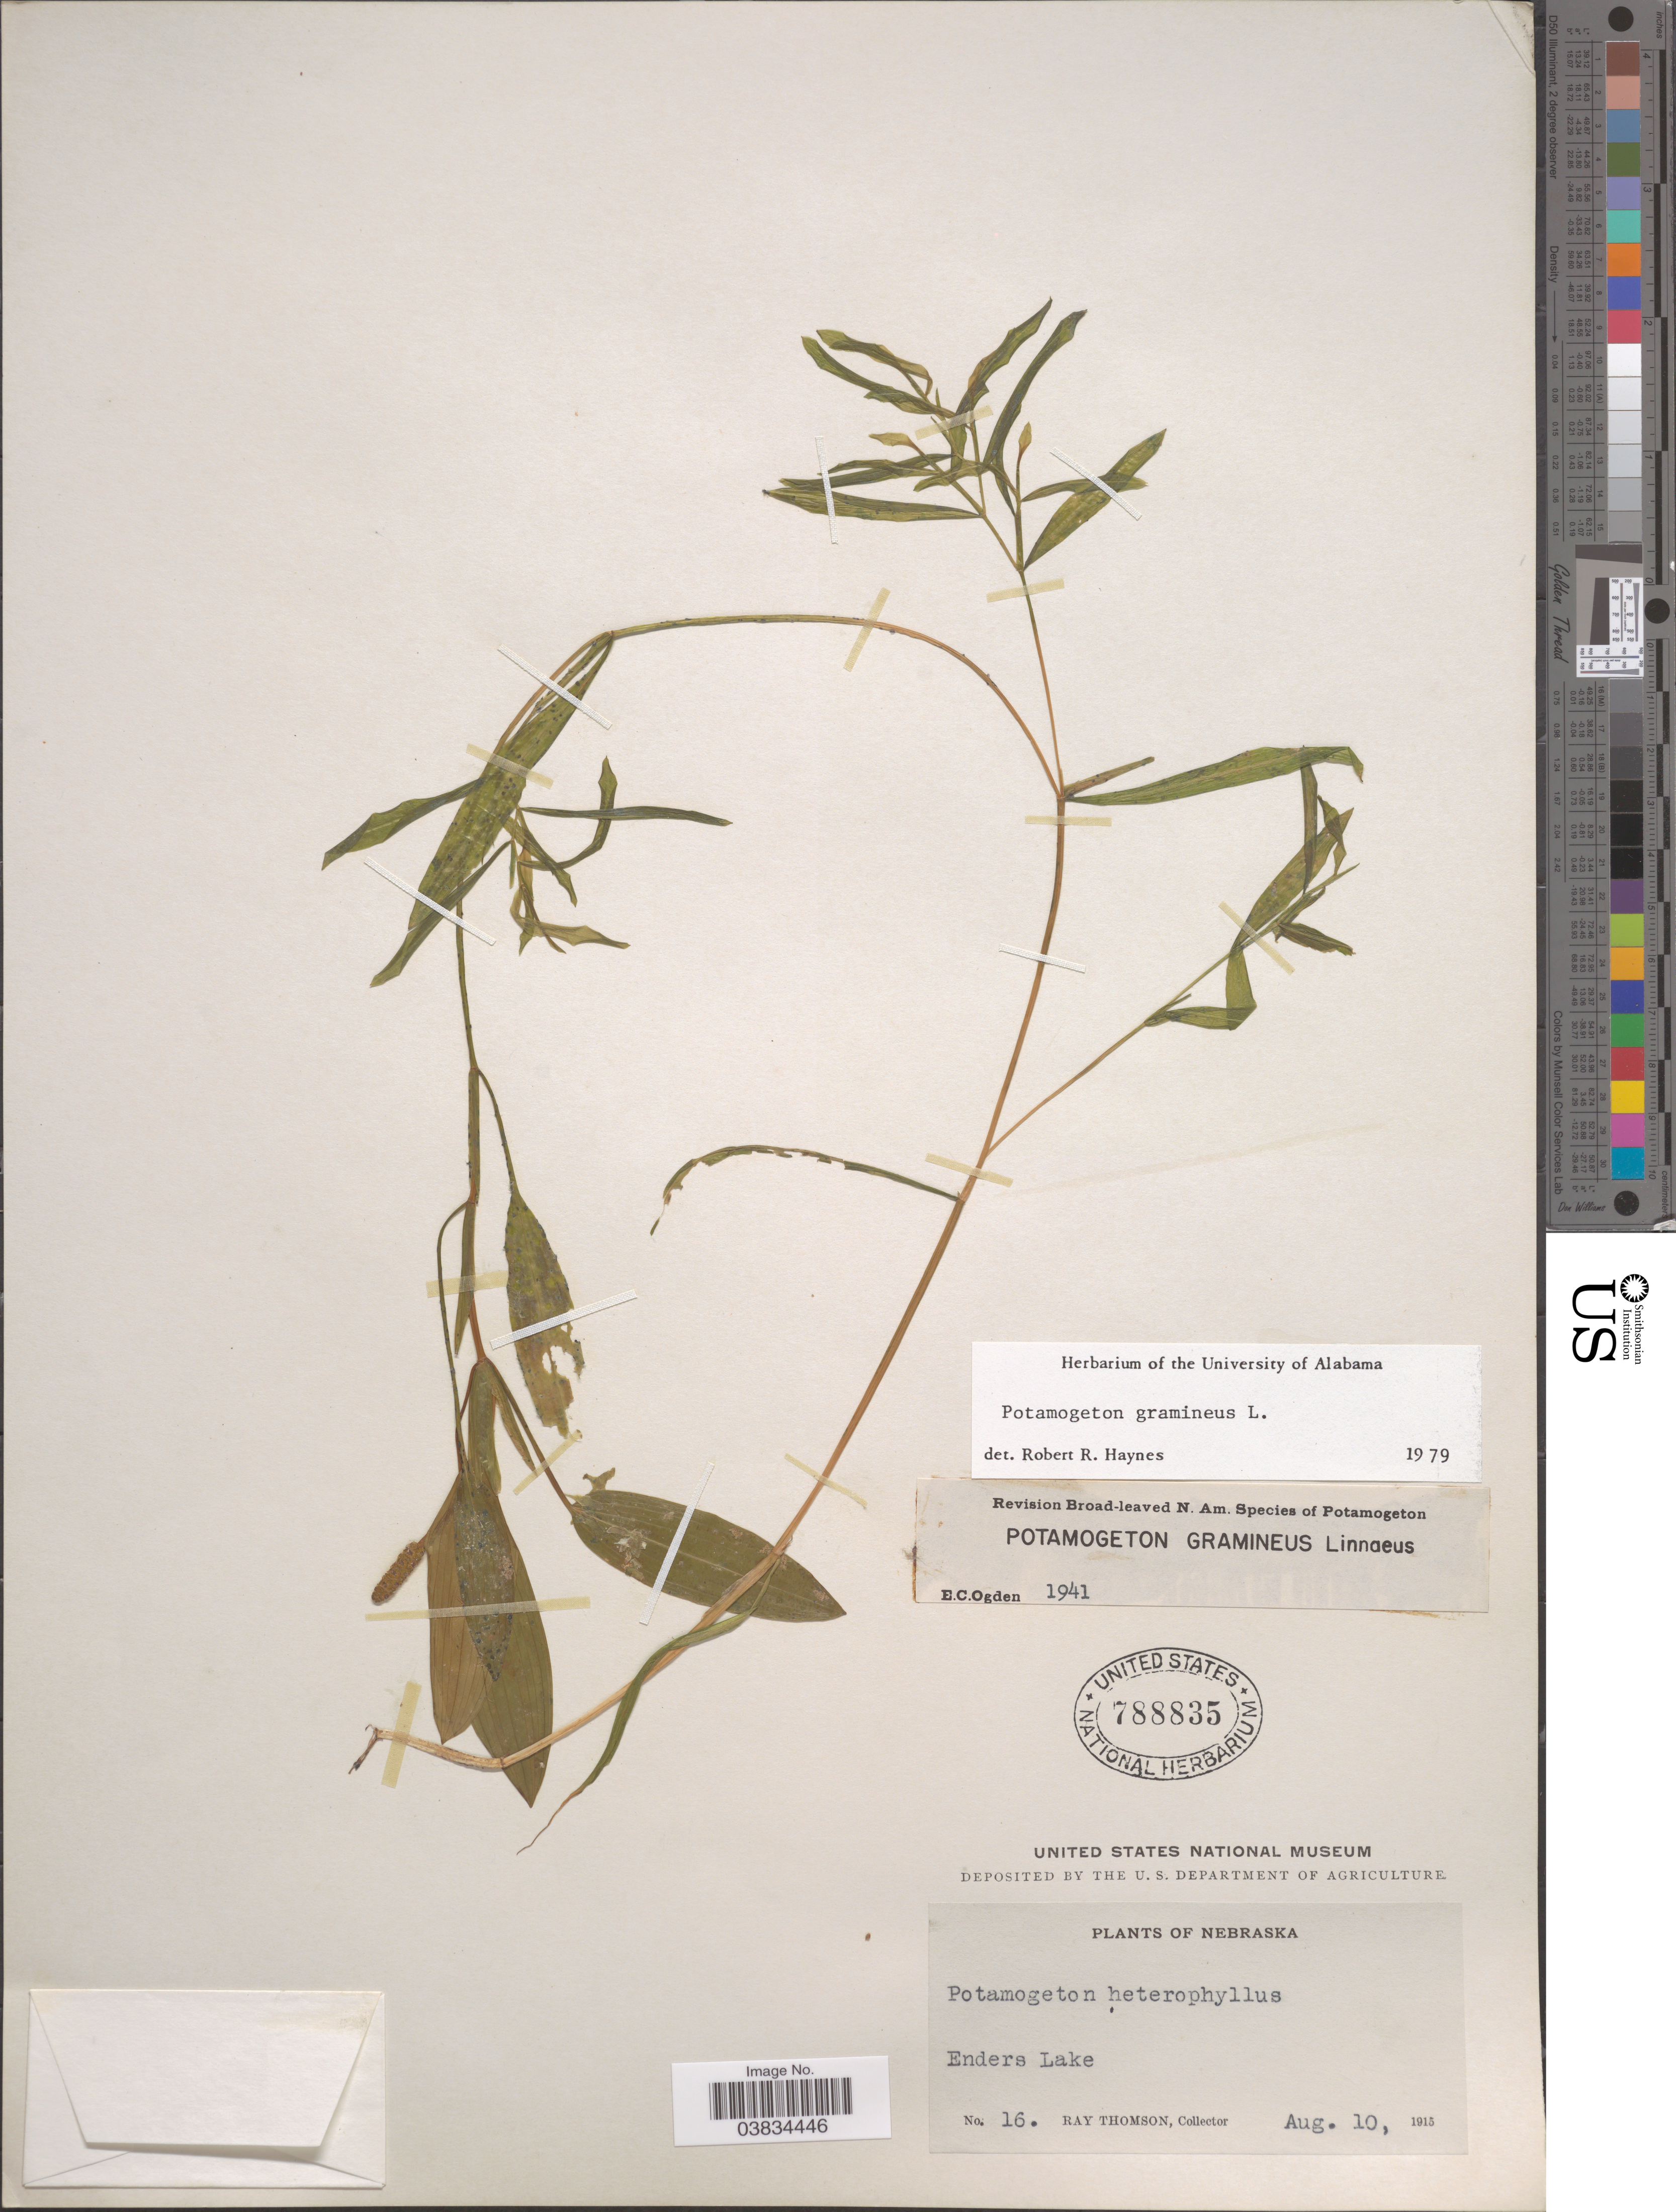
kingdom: Plantae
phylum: Tracheophyta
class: Liliopsida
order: Alismatales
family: Potamogetonaceae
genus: Potamogeton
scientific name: Potamogeton gramineus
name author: L.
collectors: R. Thomson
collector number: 16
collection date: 1915-08-10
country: United States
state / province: Nebraska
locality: Enders Lake.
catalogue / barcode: US 788835